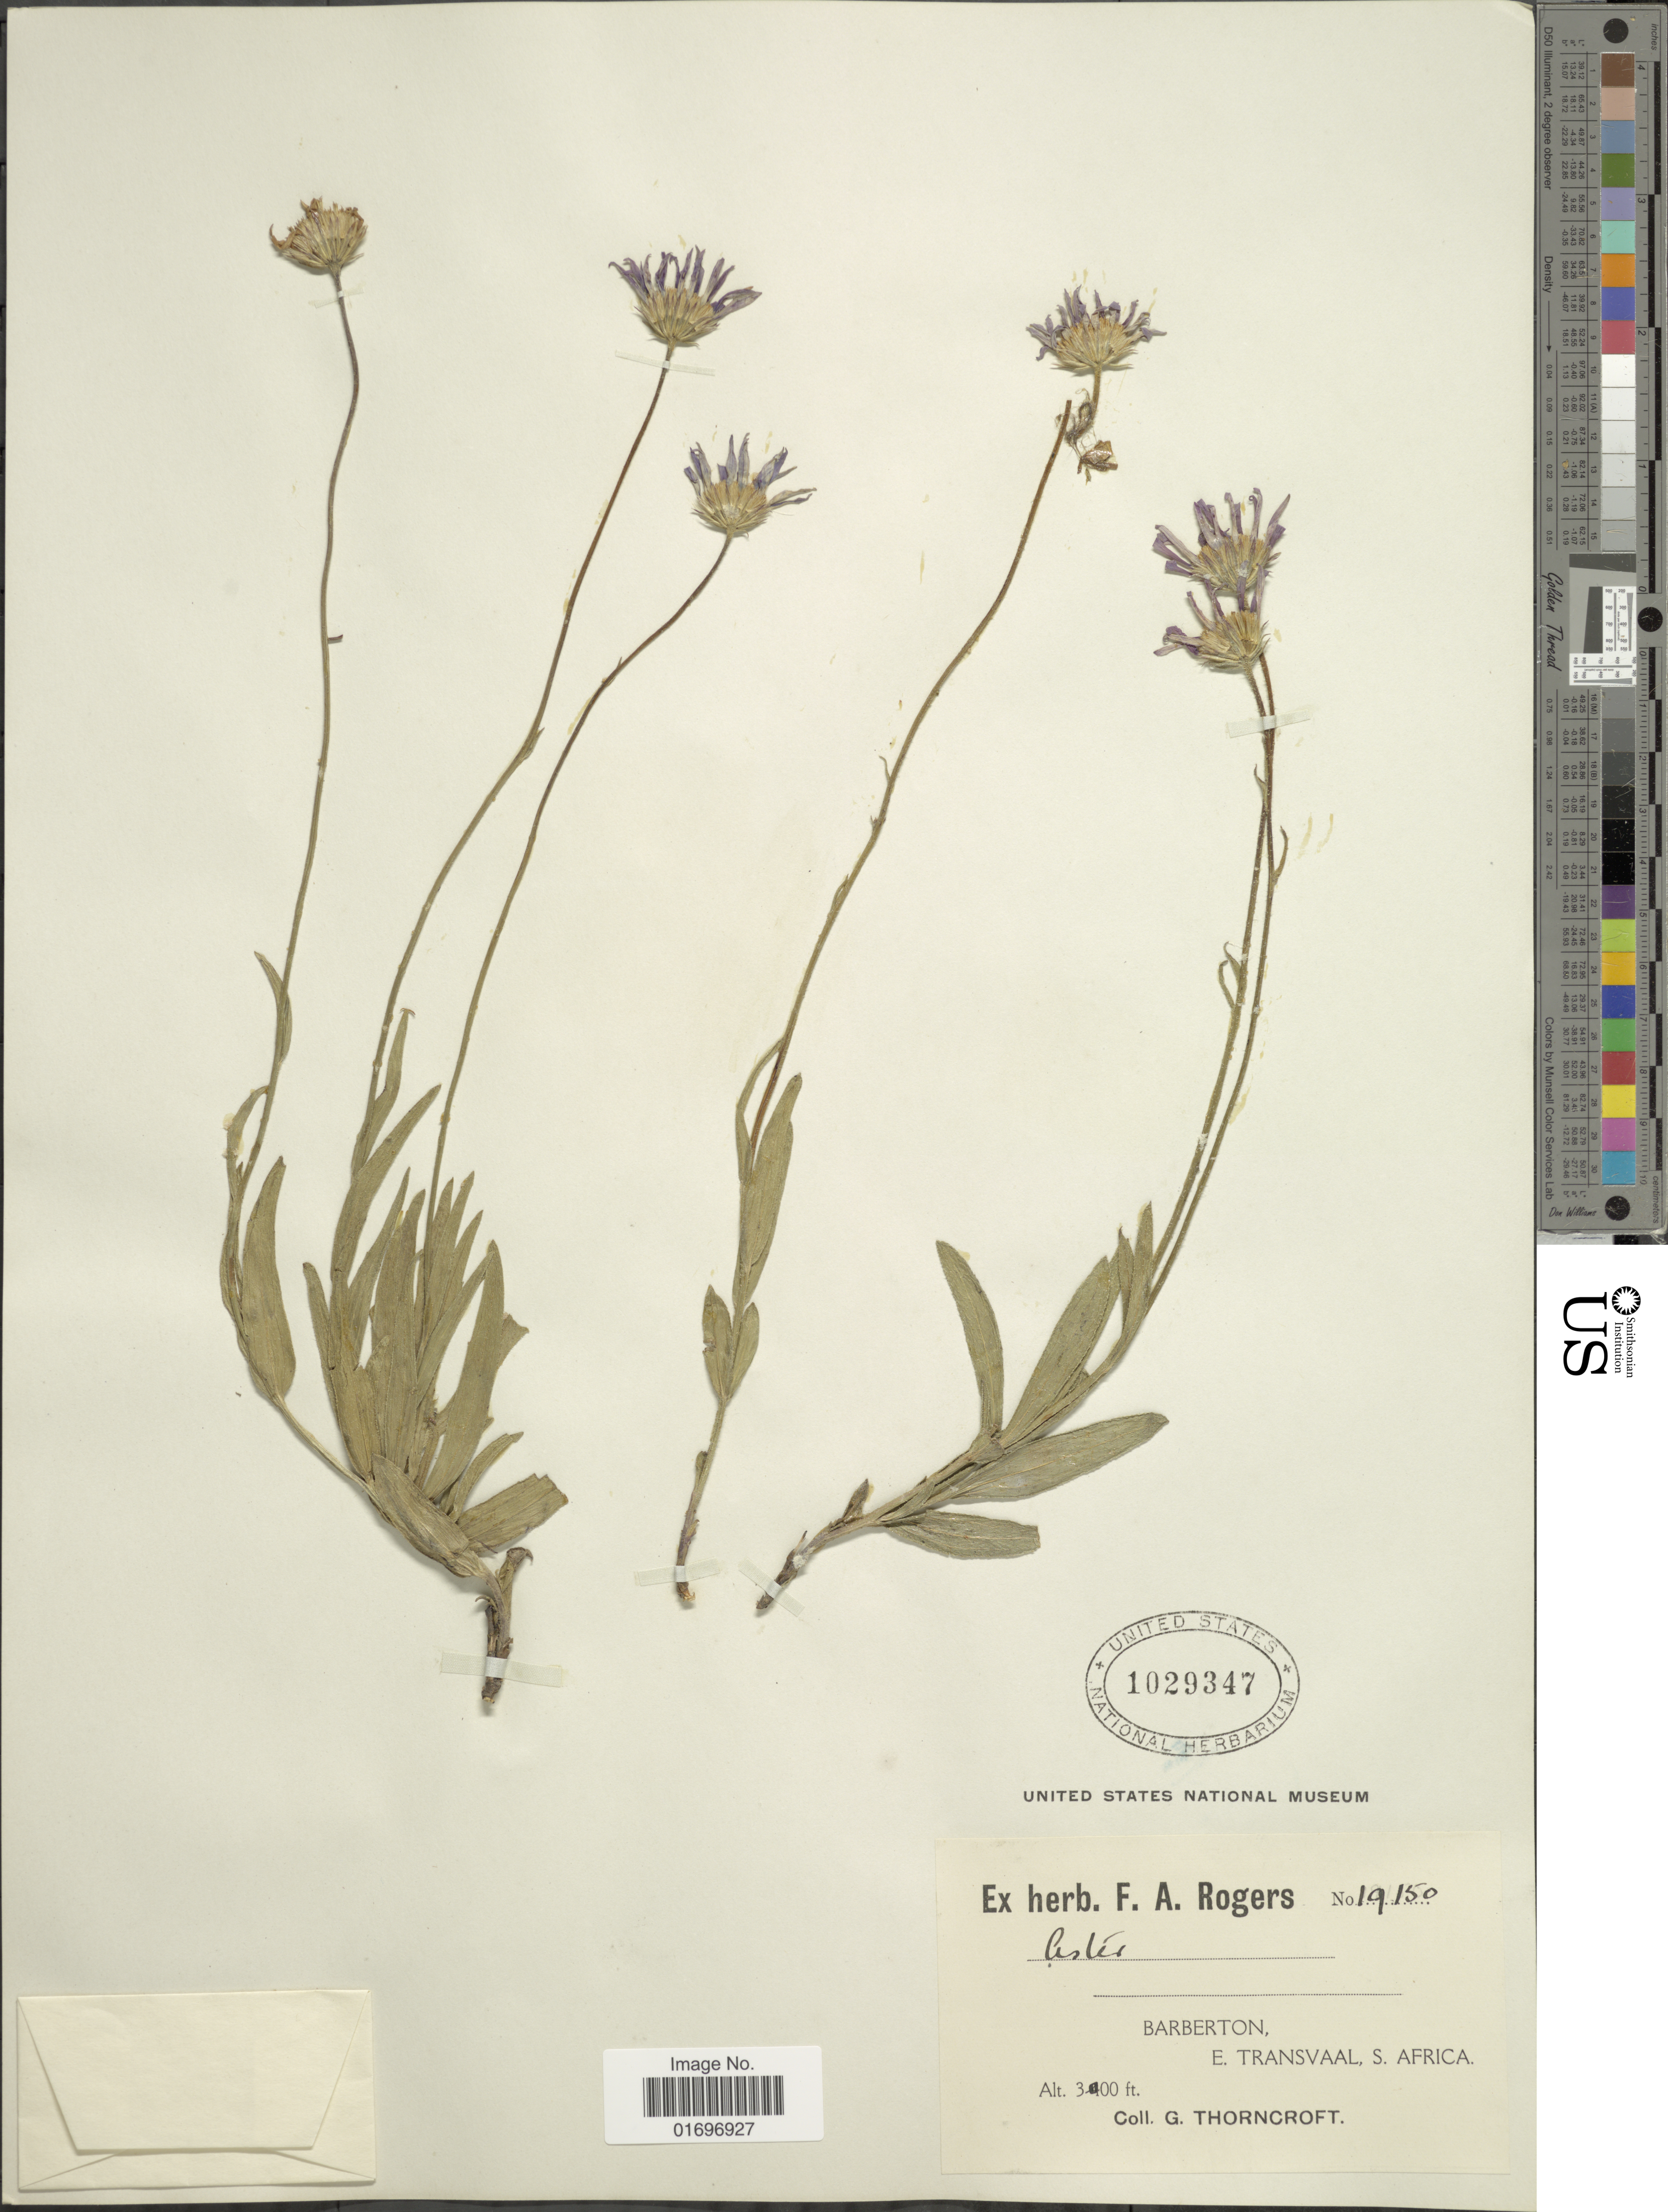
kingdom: Plantae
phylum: Tracheophyta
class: Magnoliopsida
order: Asterales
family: Asteraceae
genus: Aster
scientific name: Aster sp.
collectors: G. Thorncroft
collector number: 19150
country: South Africa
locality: Barberton, E. Transvaal, S. Africa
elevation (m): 1036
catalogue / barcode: US 1029347